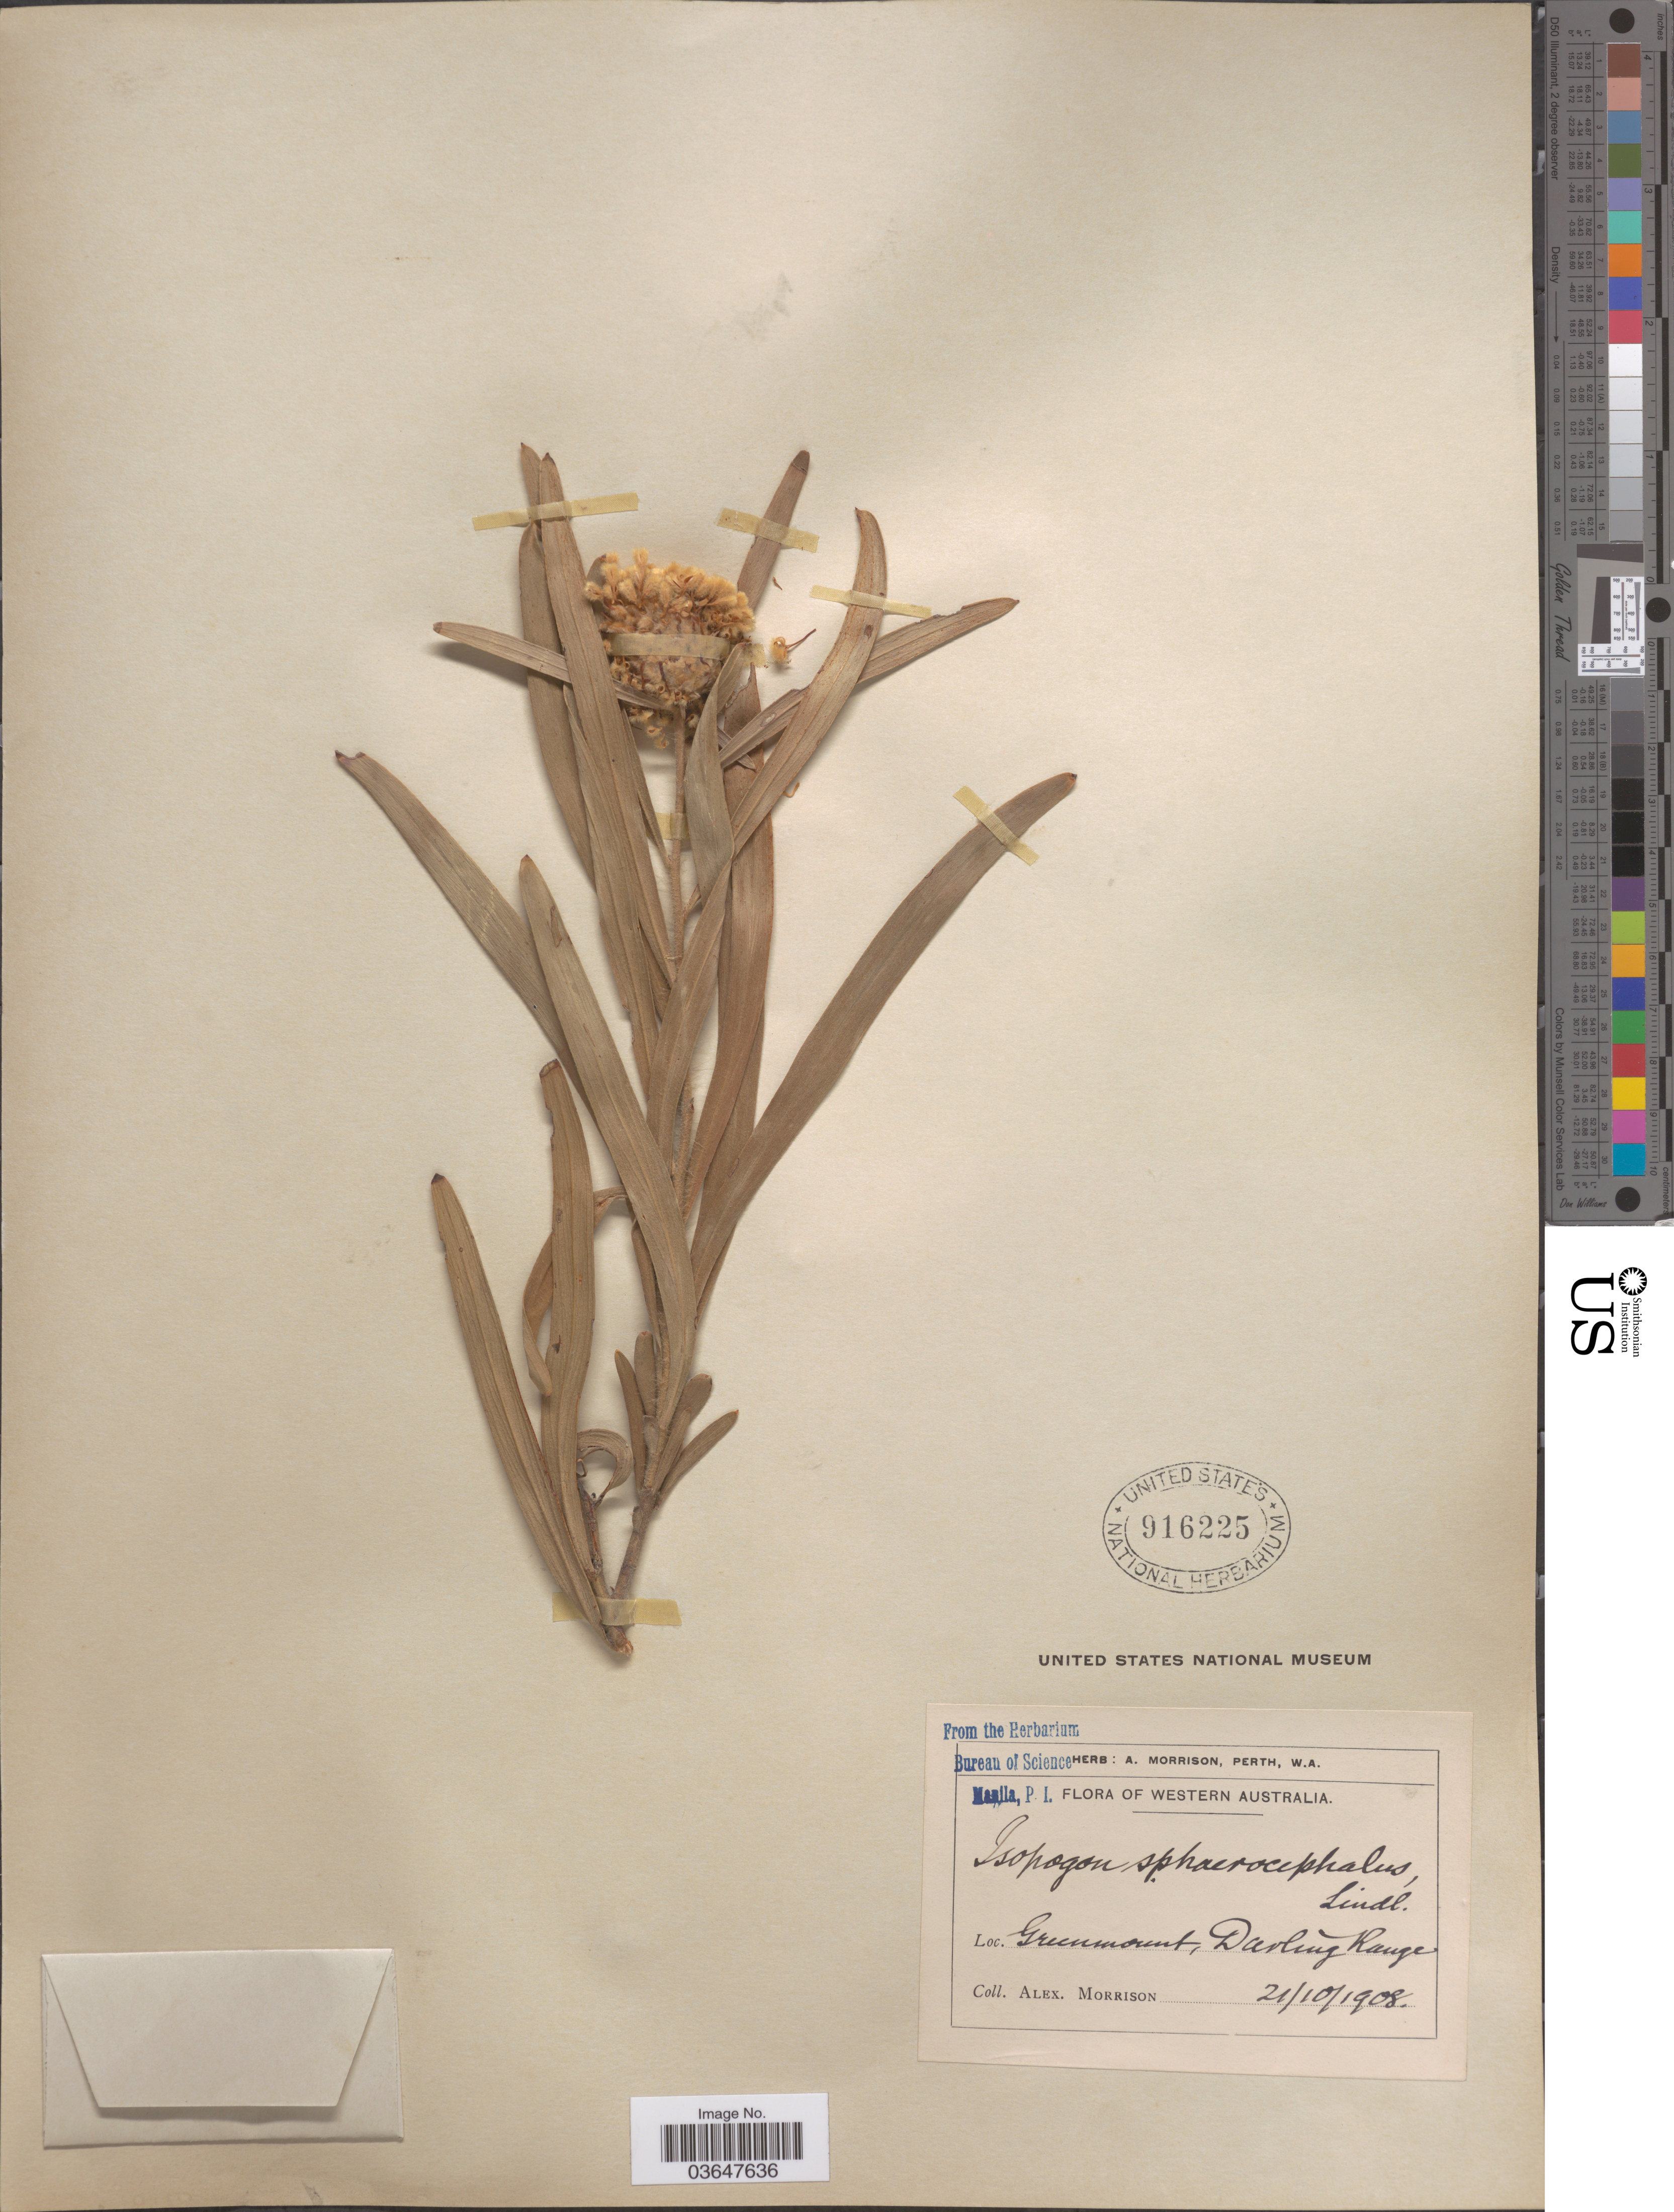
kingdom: Plantae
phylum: Tracheophyta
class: Magnoliopsida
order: Proteales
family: Proteaceae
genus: Isopogon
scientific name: Isopogon sphaerocephalus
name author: Lindl.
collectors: A. Morrison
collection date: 1908-10-21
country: Australia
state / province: Western Australia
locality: Greenmount, Darling Range.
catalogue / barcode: US 916225